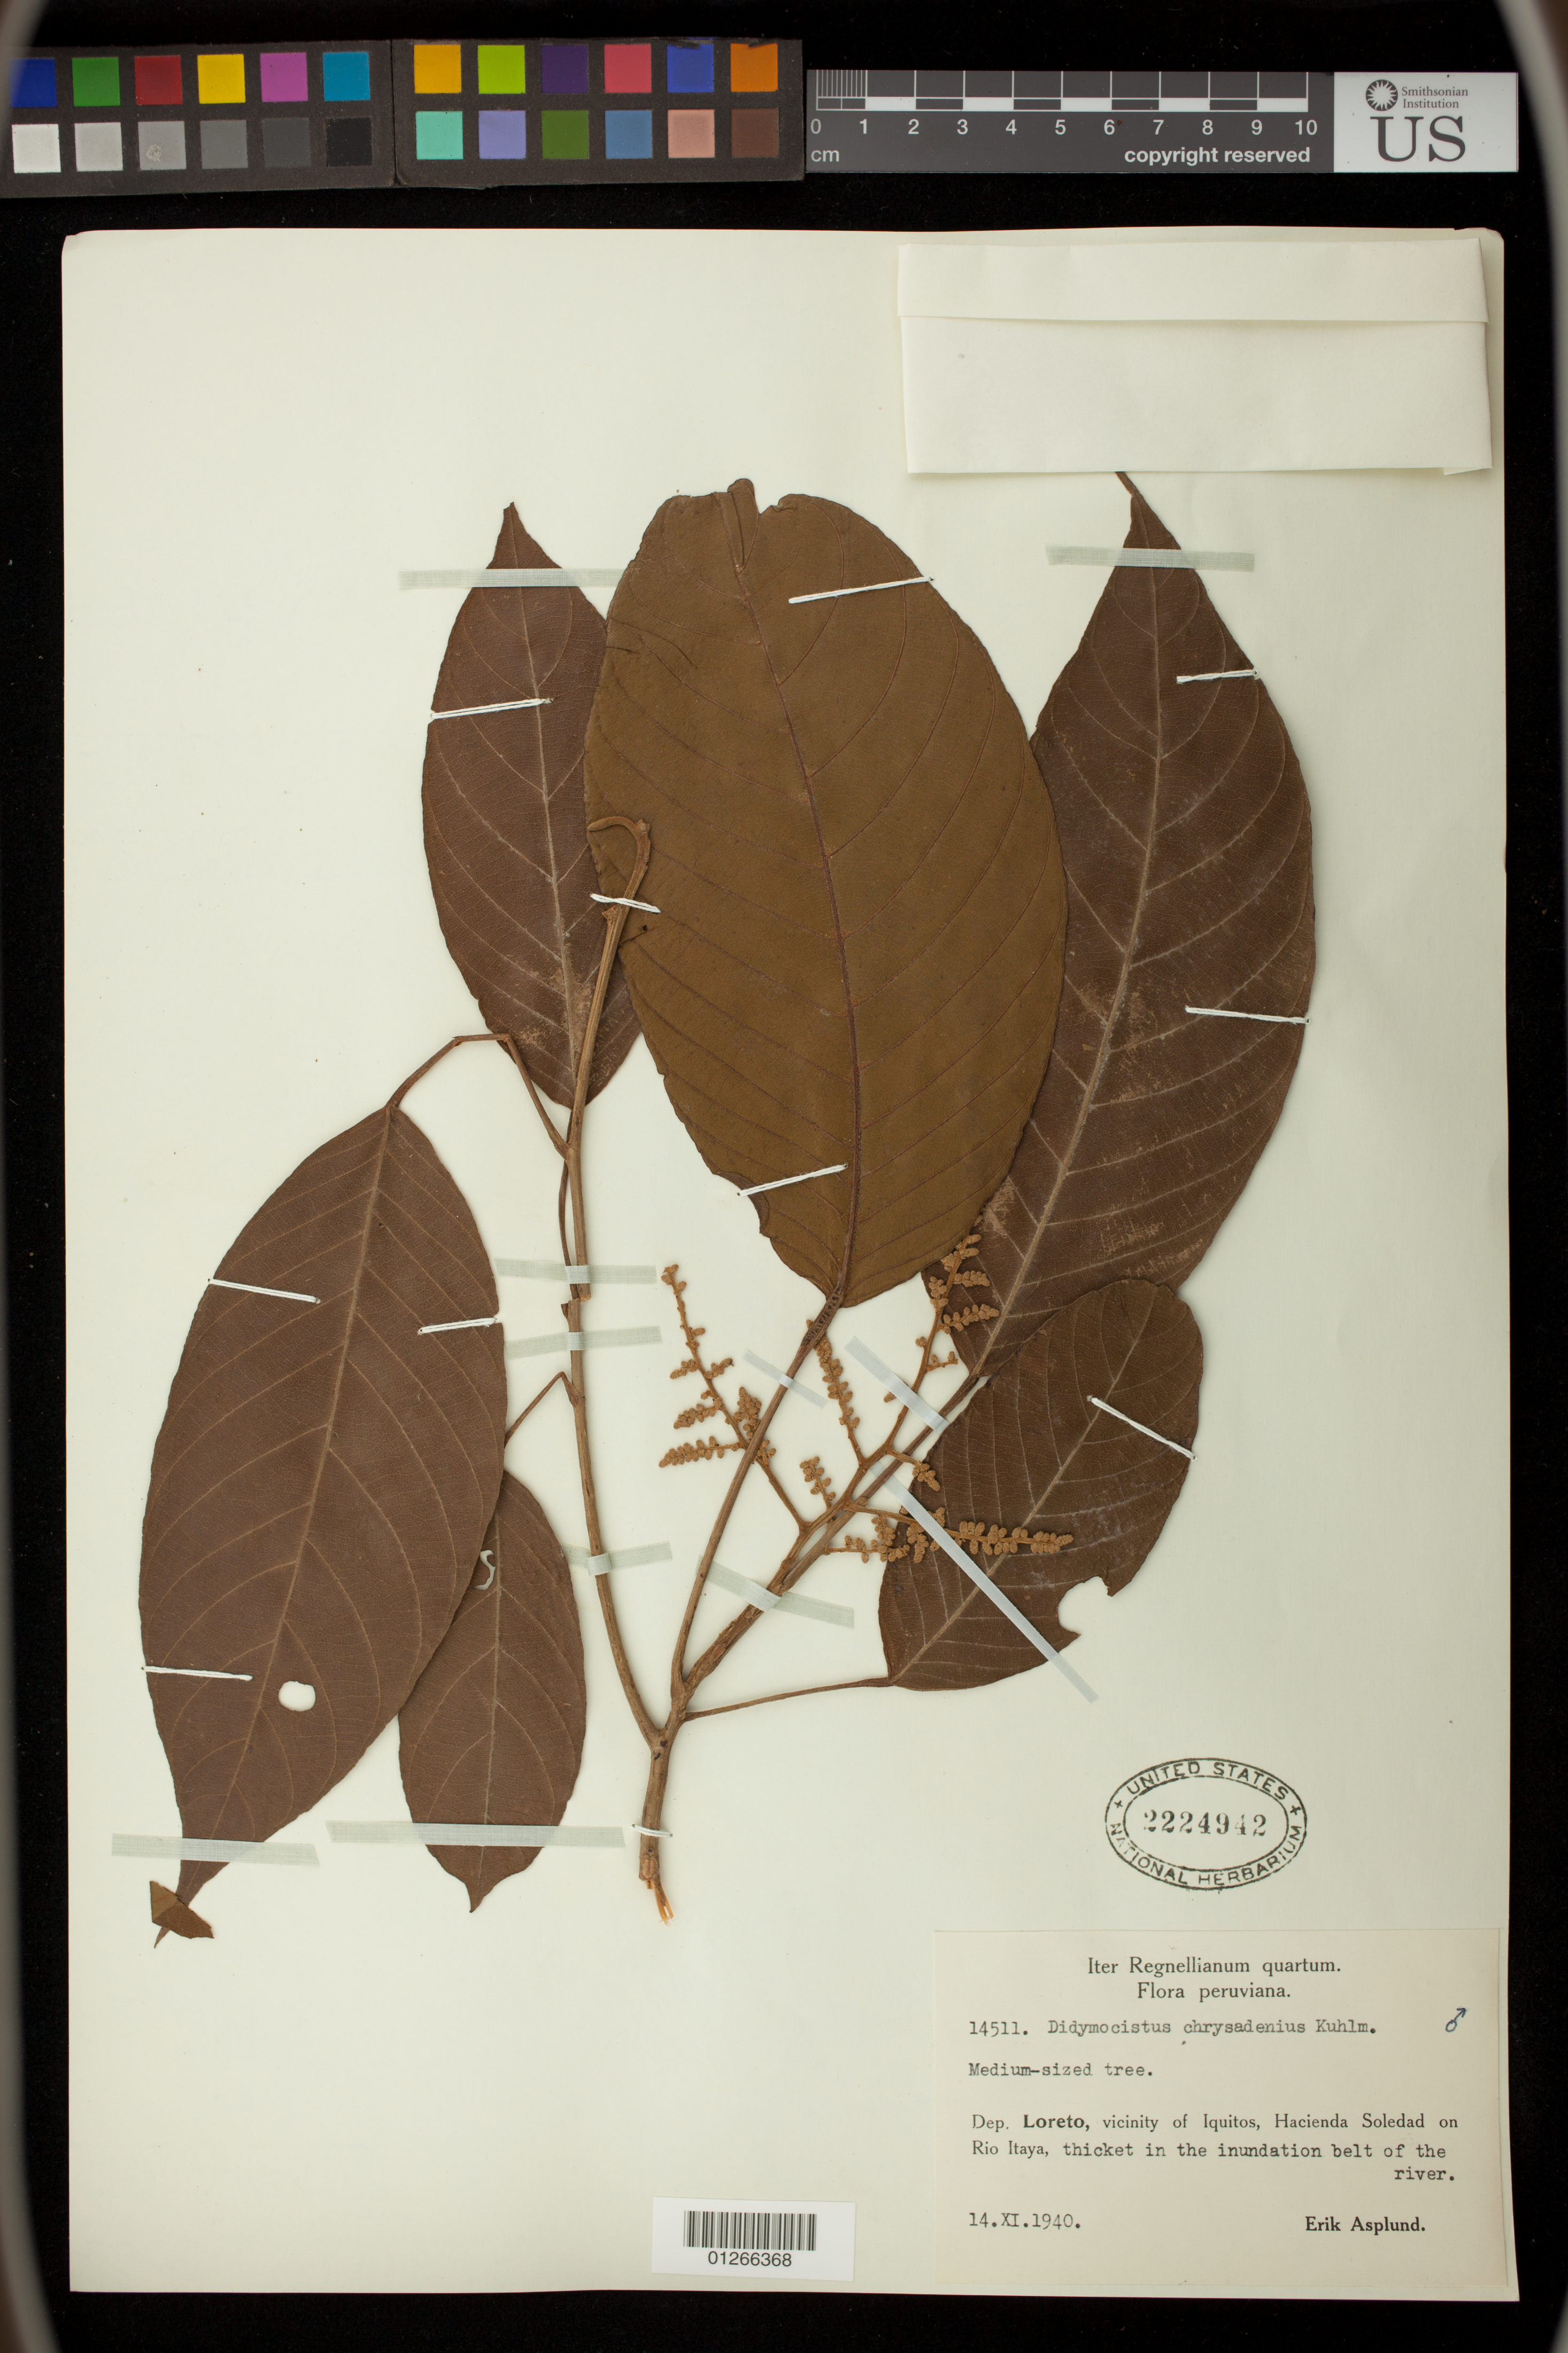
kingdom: Plantae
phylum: Tracheophyta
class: Magnoliopsida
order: Malpighiales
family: Phyllanthaceae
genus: Didymocistus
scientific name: Didymocistus chrysadenius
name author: Kuhlm.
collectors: E. Asplund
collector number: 14511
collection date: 1940-11-14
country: Peru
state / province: Loreto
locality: Maynas, vicinity of Iquitos, Hacienda Soledad on Rio Itaya, thicket in the inudation belt of river.